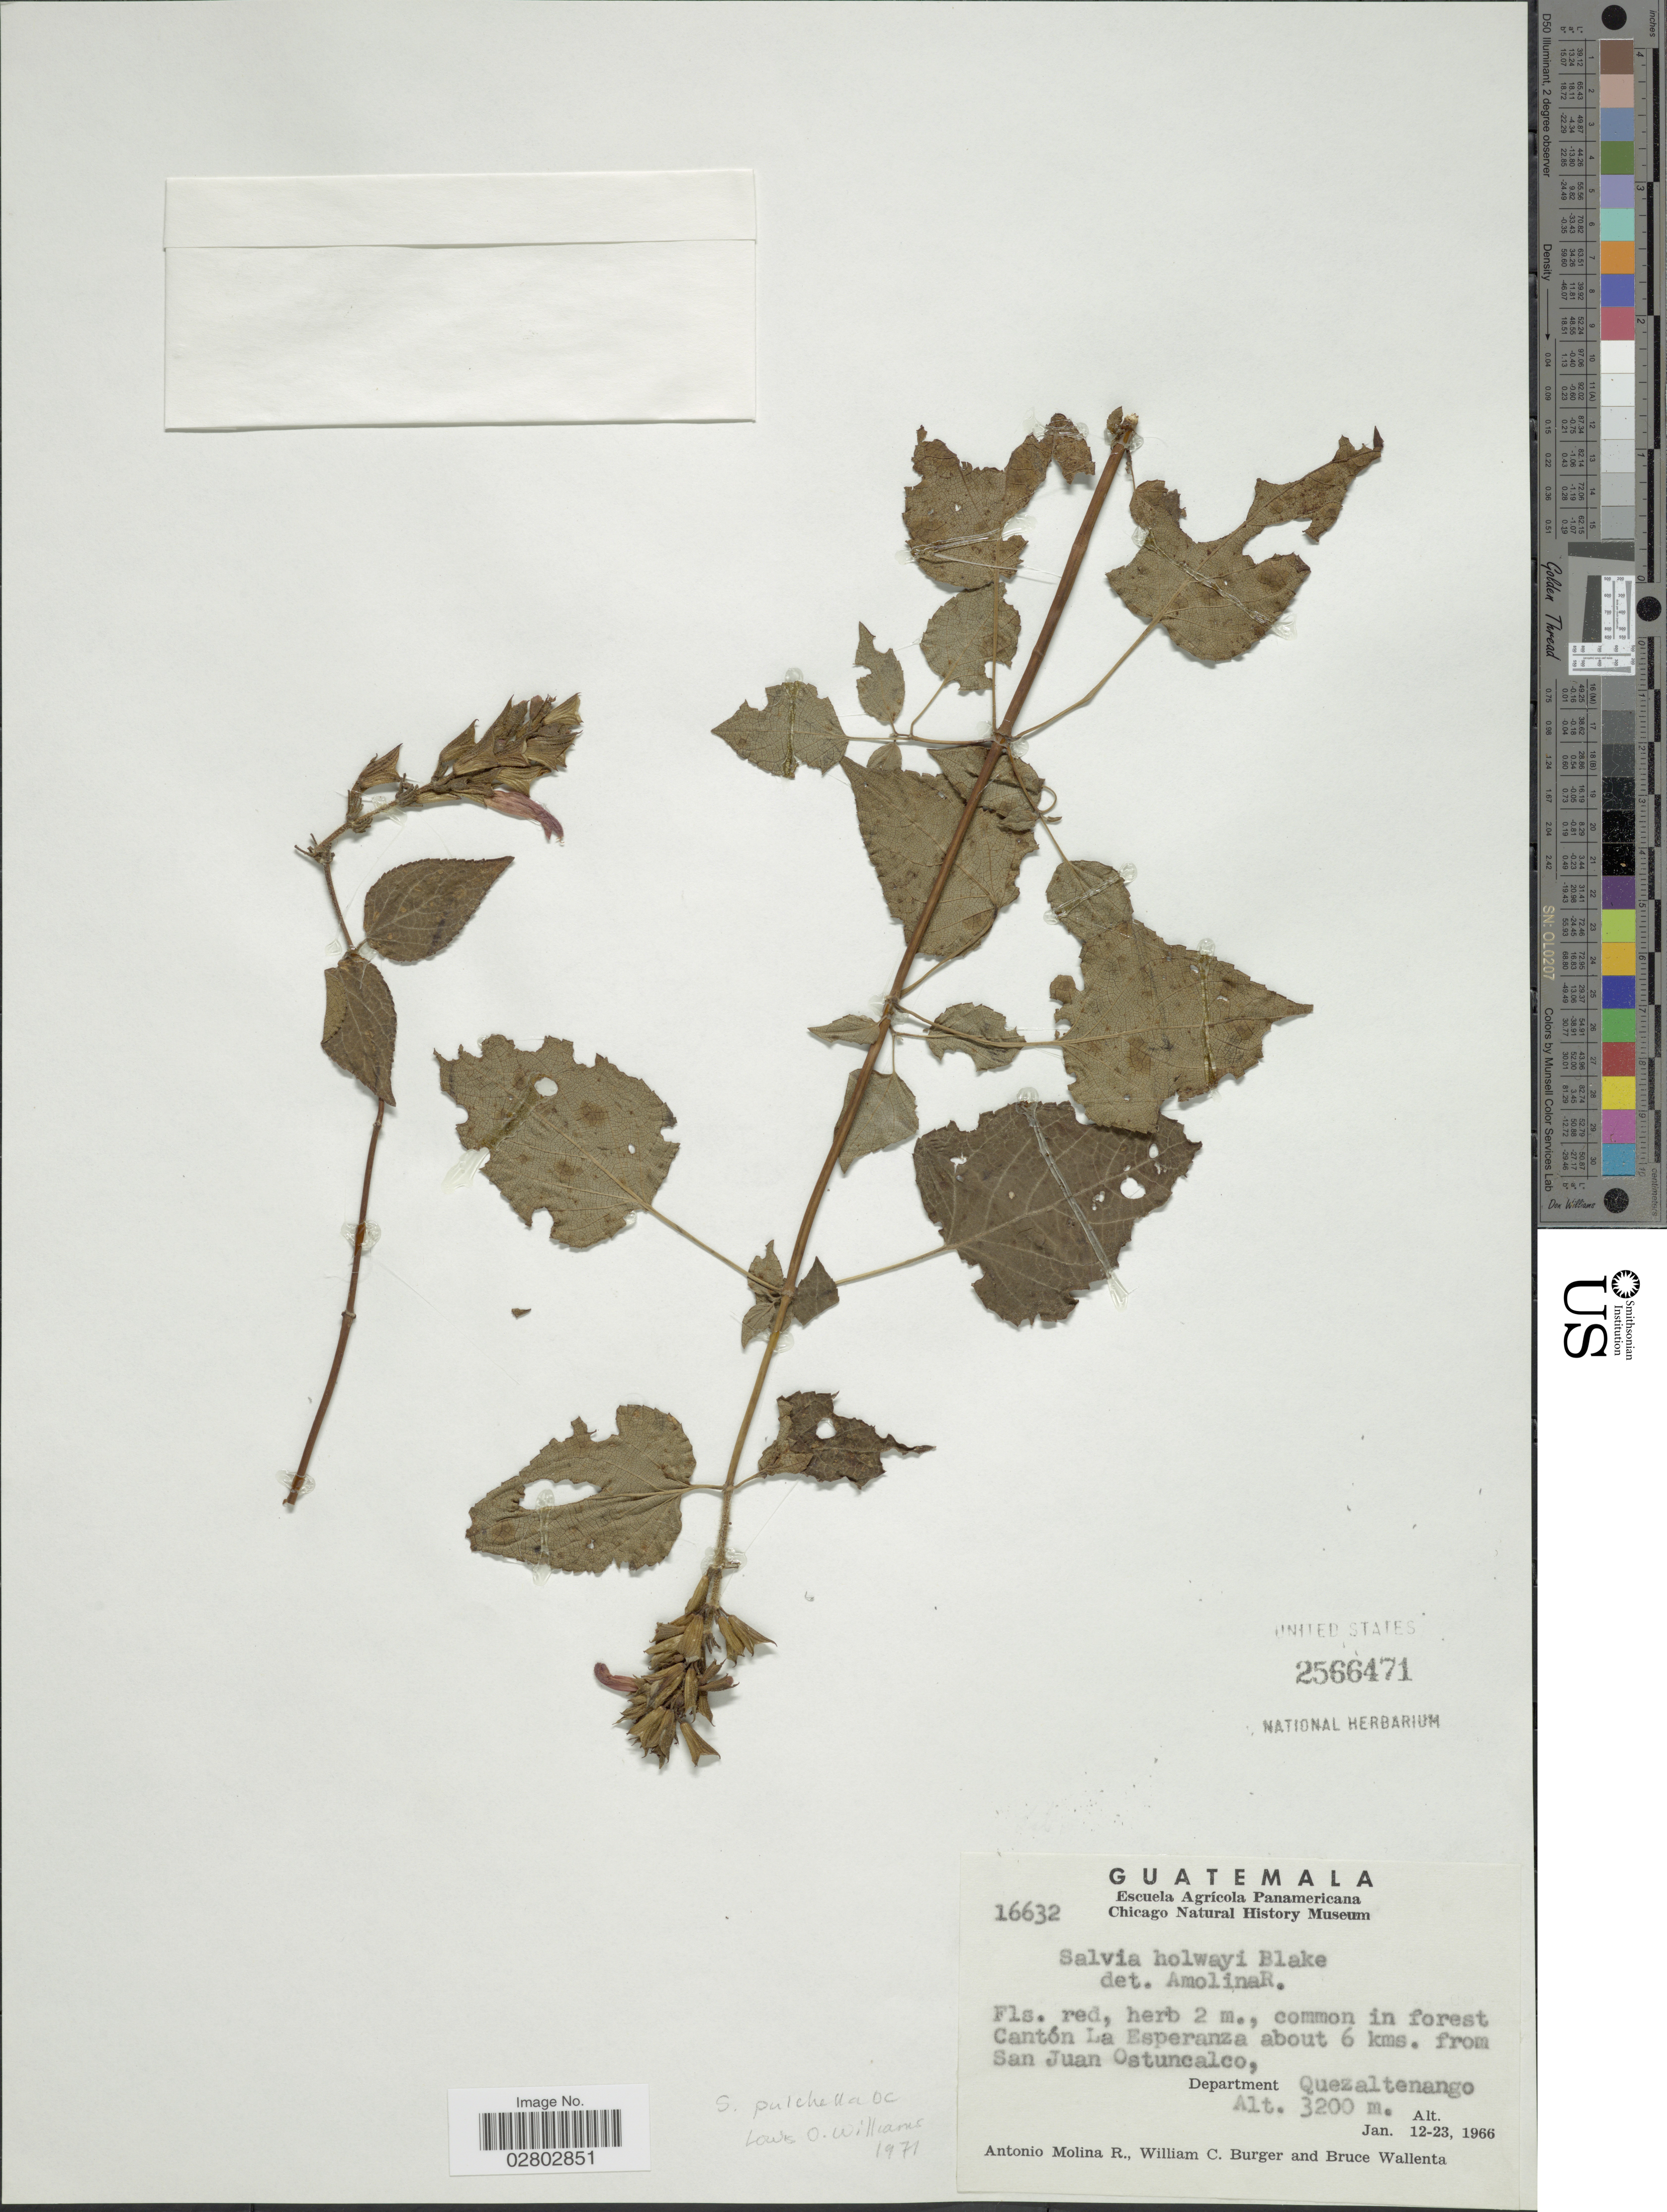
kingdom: Plantae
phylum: Tracheophyta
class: Magnoliopsida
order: Lamiales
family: Lamiaceae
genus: Salvia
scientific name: Salvia pulchella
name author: DC.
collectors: A. Molina R., W. Burger & B. Wallenta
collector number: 16632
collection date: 1966-01-12/1966-01-23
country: Guatemala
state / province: Quetzaltenango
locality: Common in forest Cantón La Esperanza about 6 kms. from San Juan Ostuncalco, Department Quezaltenango.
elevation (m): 3200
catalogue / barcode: US 2566471